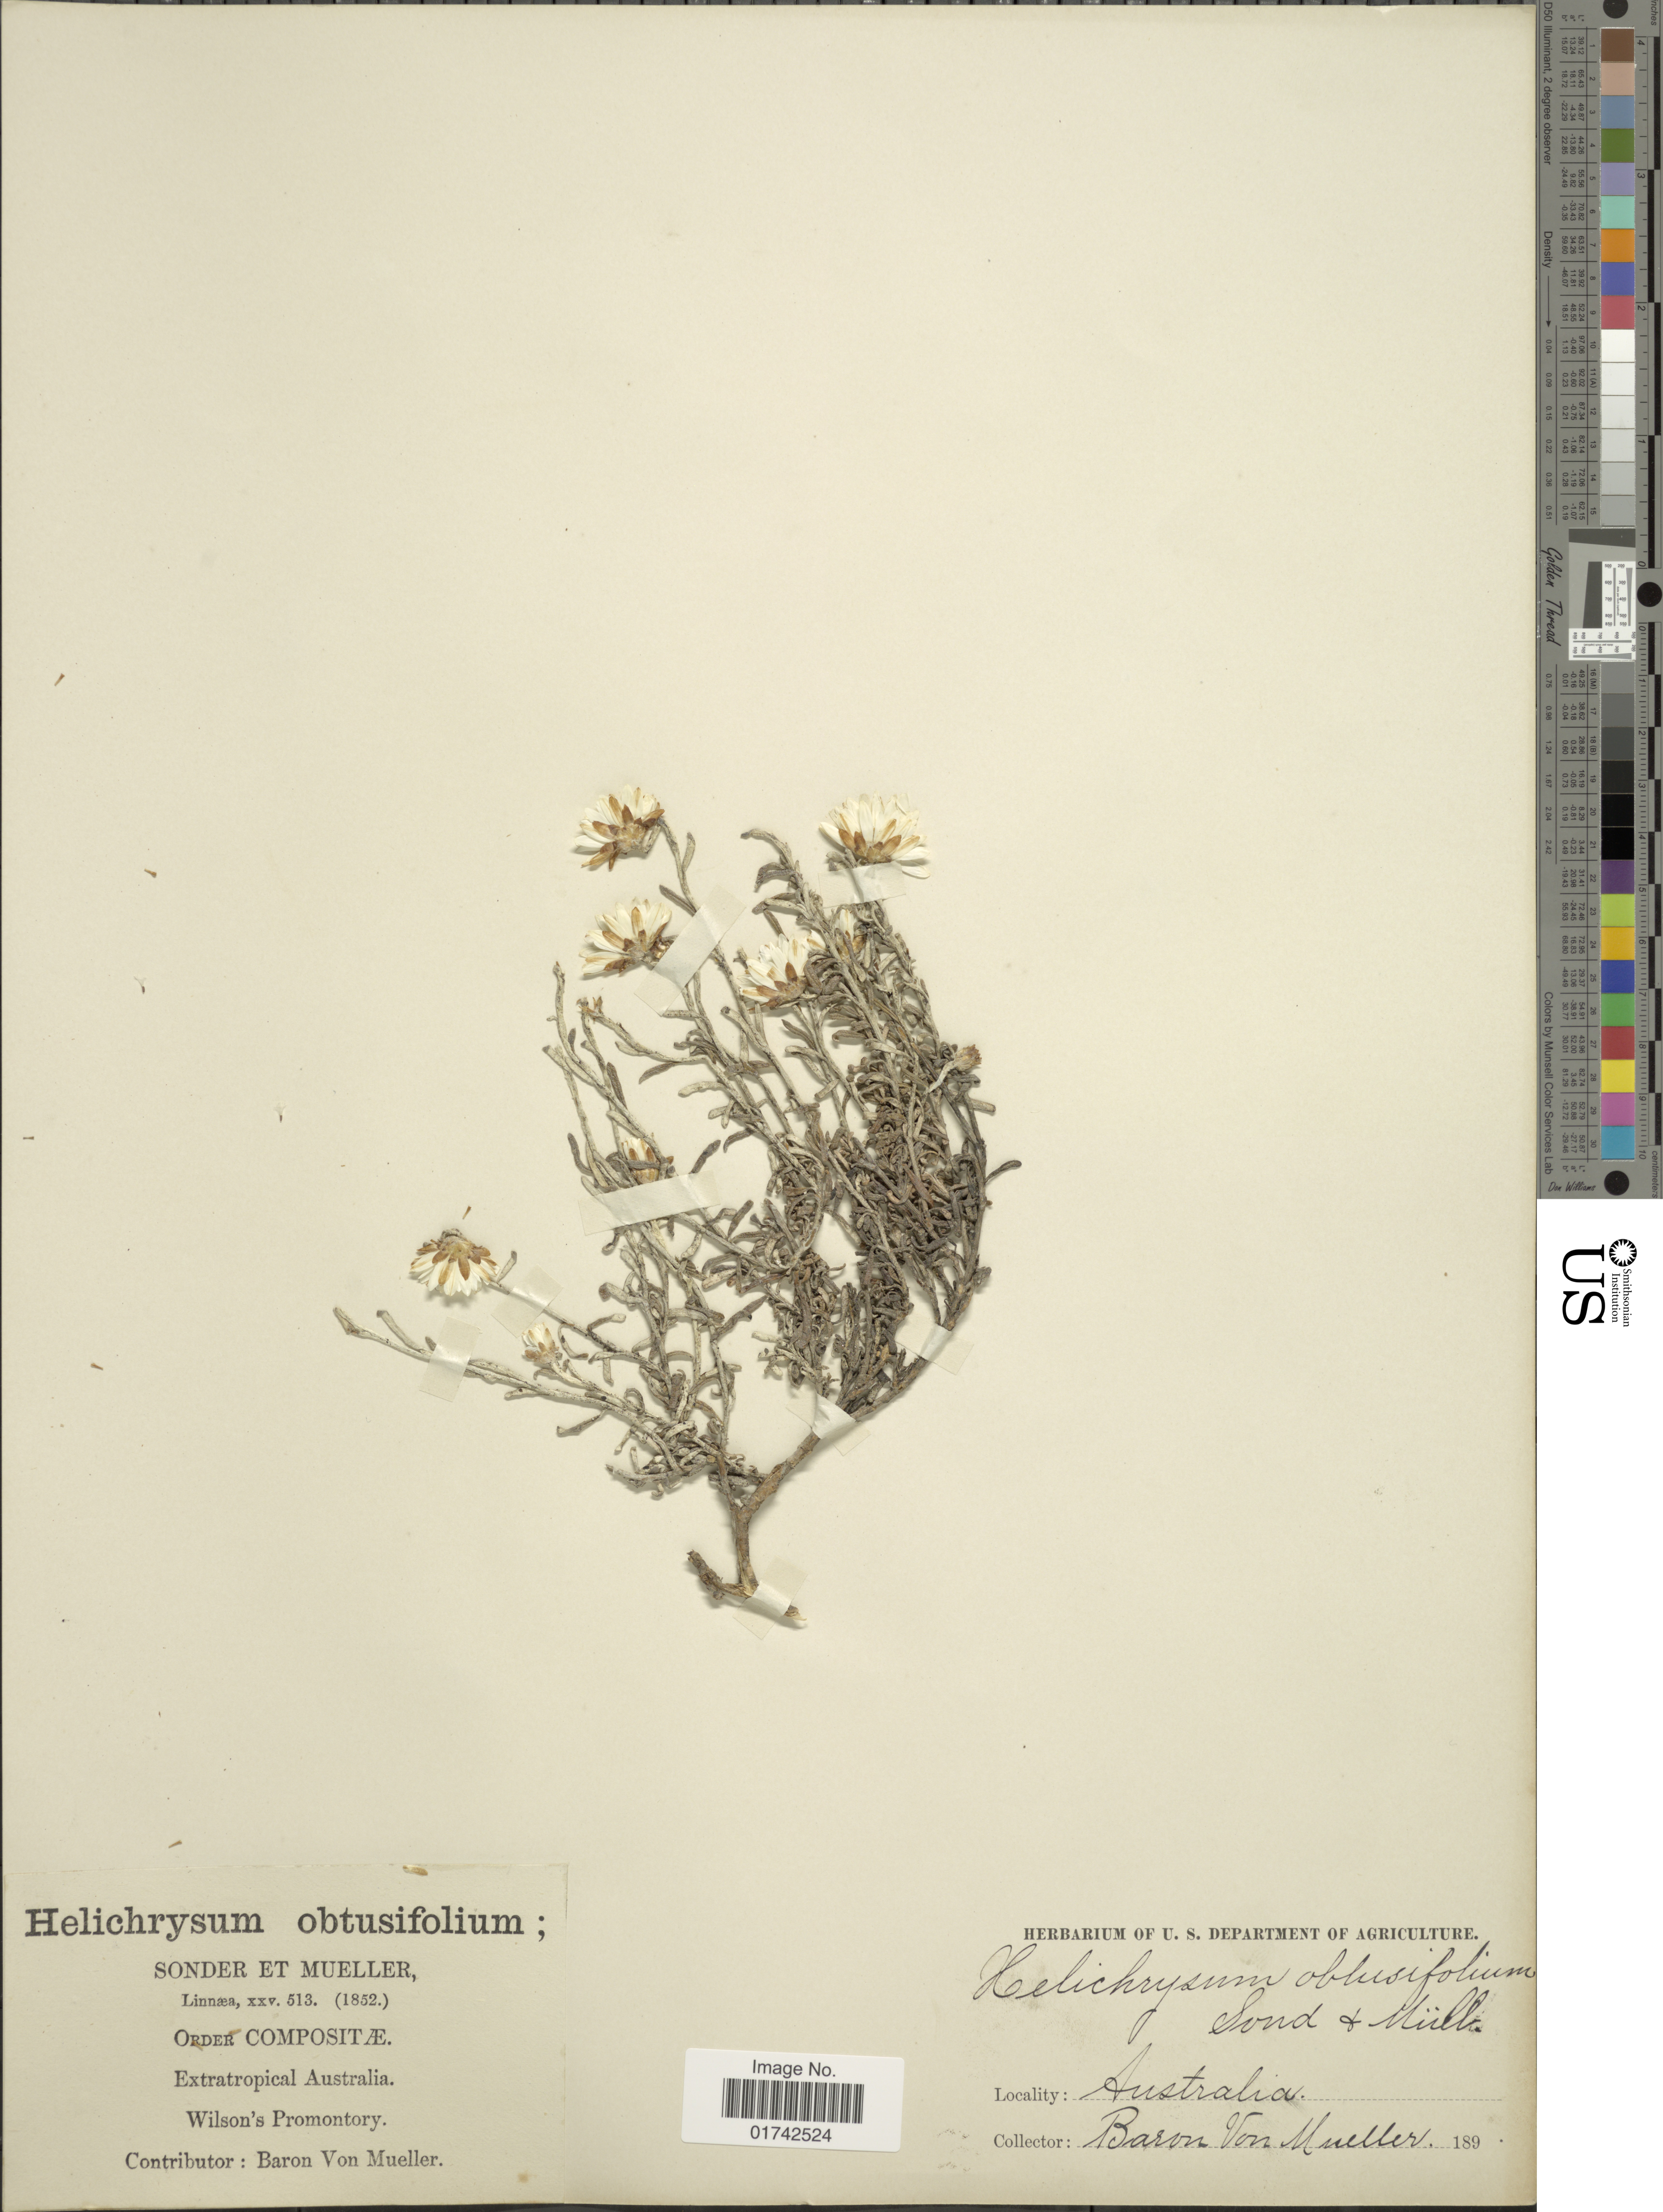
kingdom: Plantae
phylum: Tracheophyta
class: Magnoliopsida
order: Asterales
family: Asteraceae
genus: Helichrysum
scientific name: Helichrysum obtusifolium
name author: Sond.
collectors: F. Von Mueller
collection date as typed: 189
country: Australia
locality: Wilson's Promontory